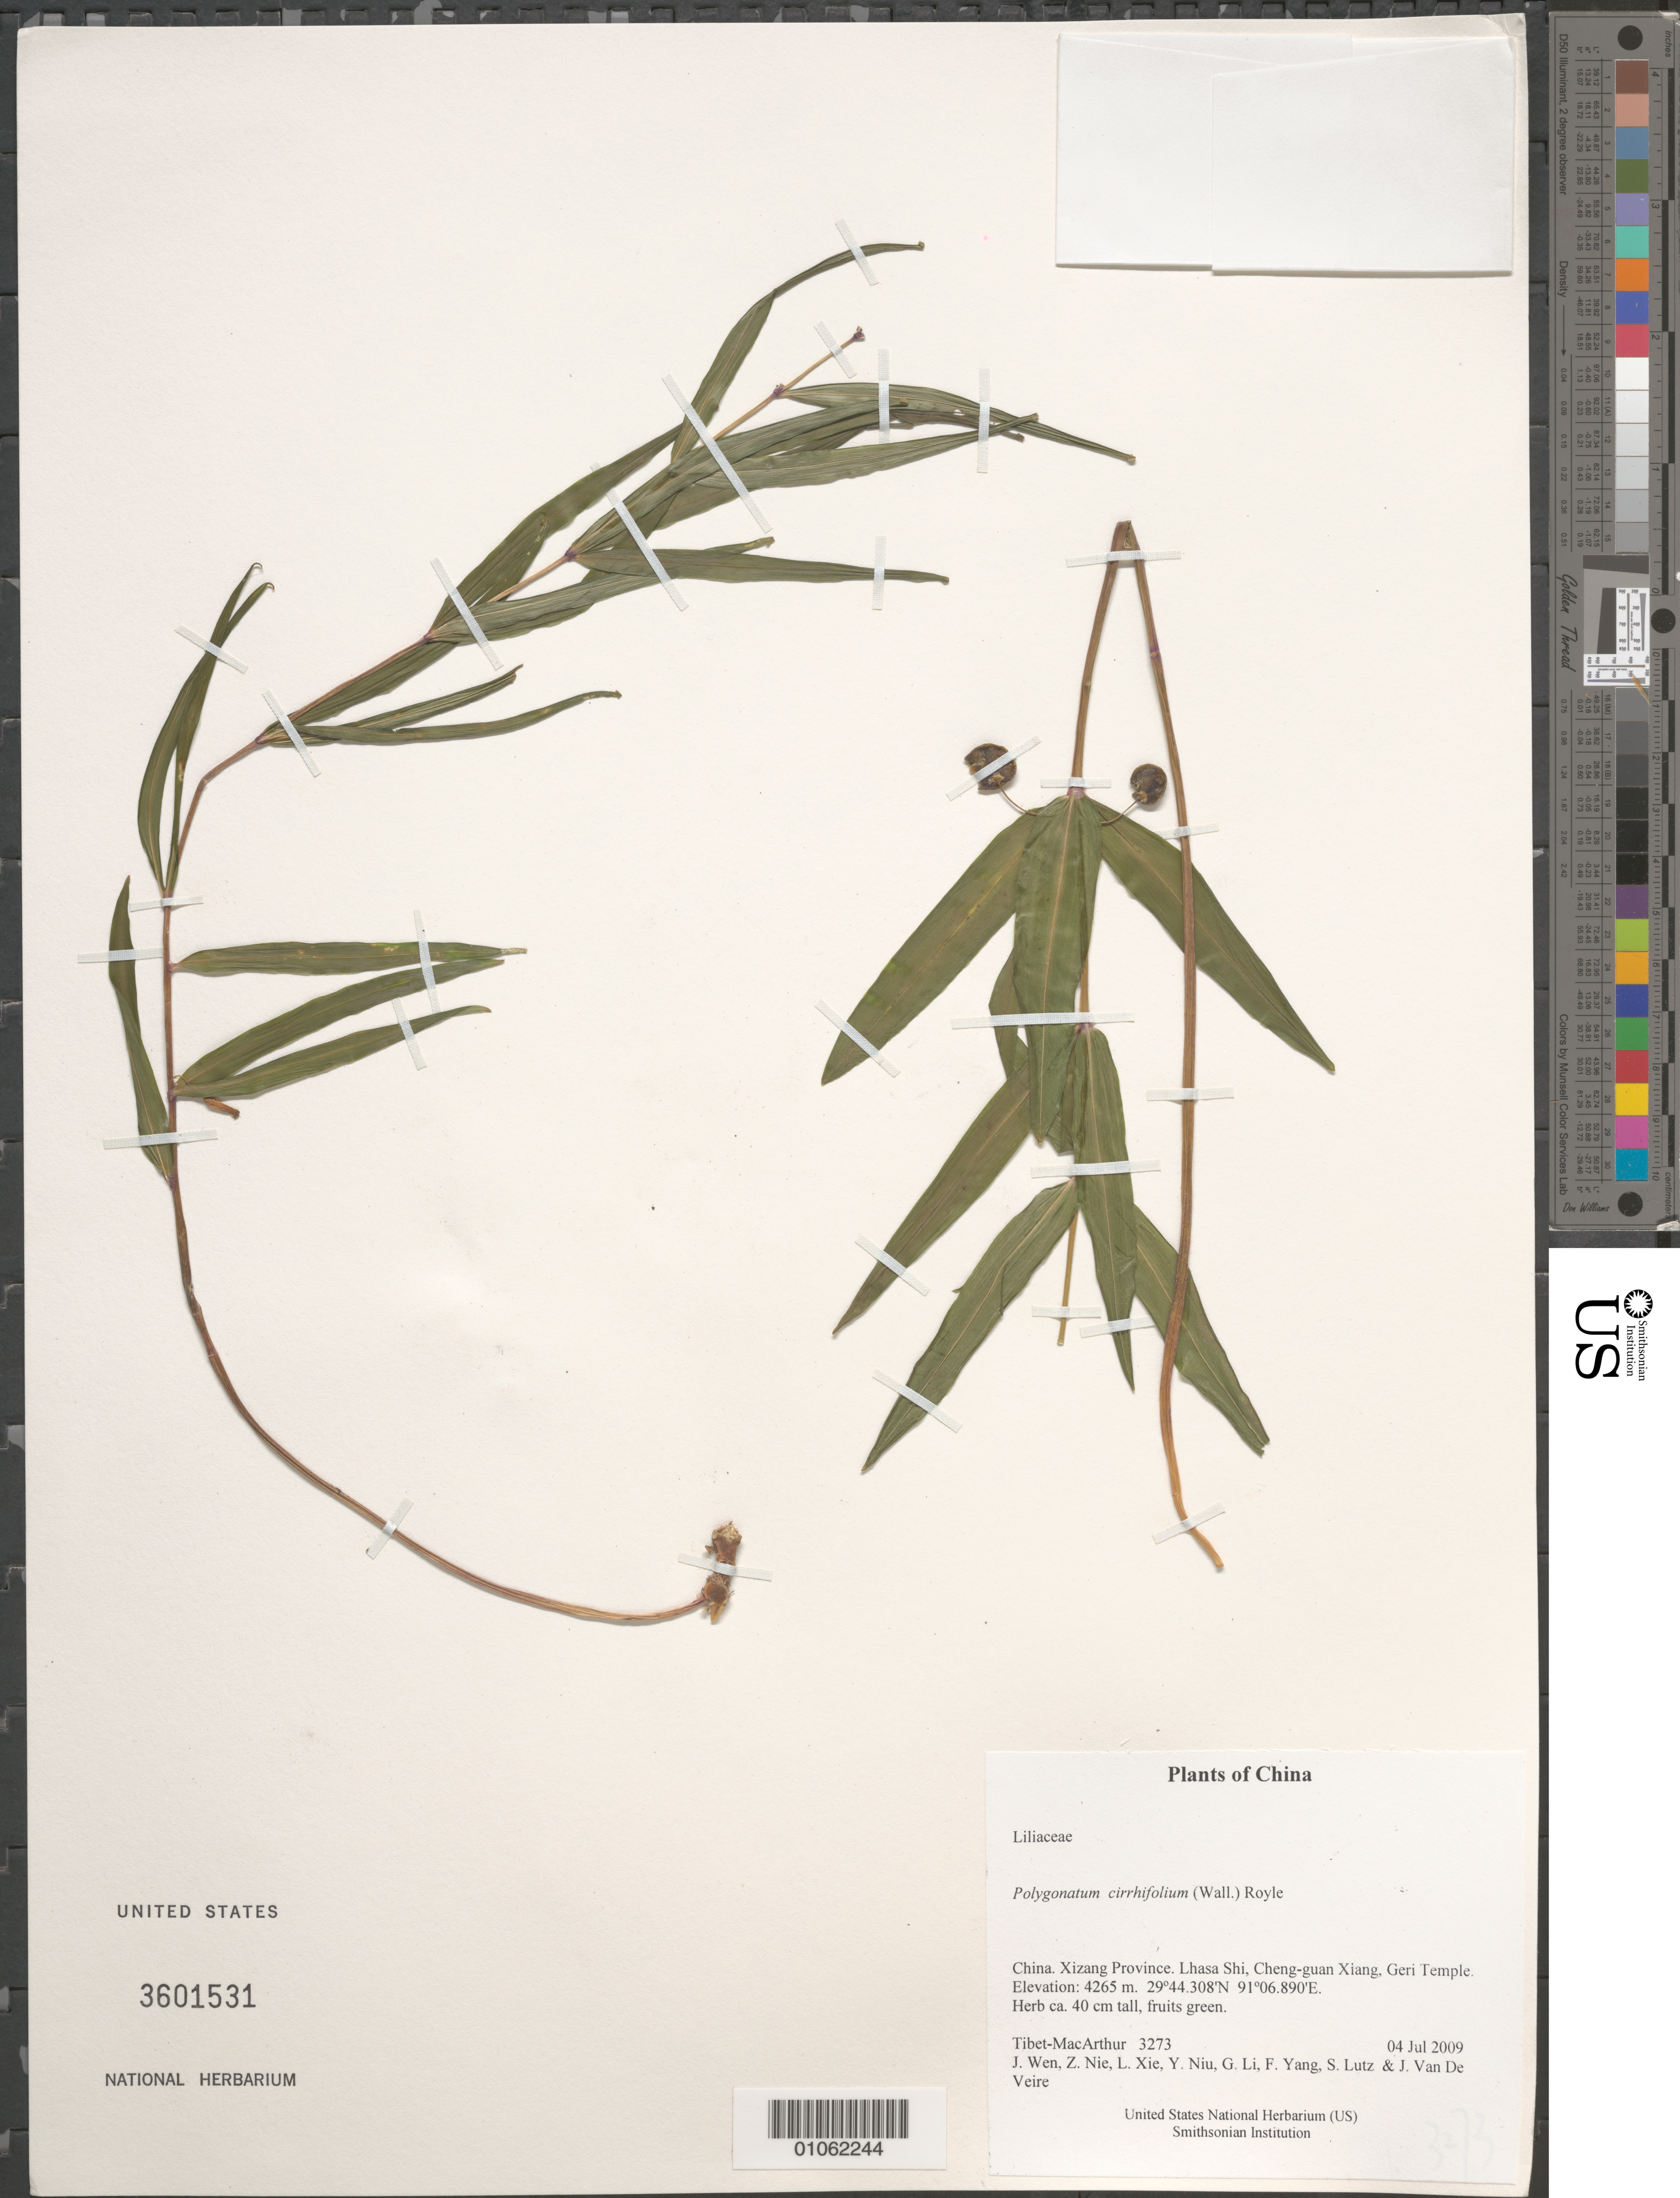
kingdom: Plantae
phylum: Tracheophyta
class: Liliopsida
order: Asparagales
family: Asparagaceae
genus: Polygonatum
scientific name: Polygonatum cirrhifolium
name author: (Wall.) Royle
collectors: Tibet-MacArthur, J. Wen, Z. Nie, L. Xie, Y. Niu, G. Li, F. Yang, S. Lutz & J. Van De Veire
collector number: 3273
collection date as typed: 04 Jul 2009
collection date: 2009-07-04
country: China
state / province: Xizang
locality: Lhasa Shi, Cheng-guan Xiang, Geri Temple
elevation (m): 4265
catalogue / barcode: US 3601531